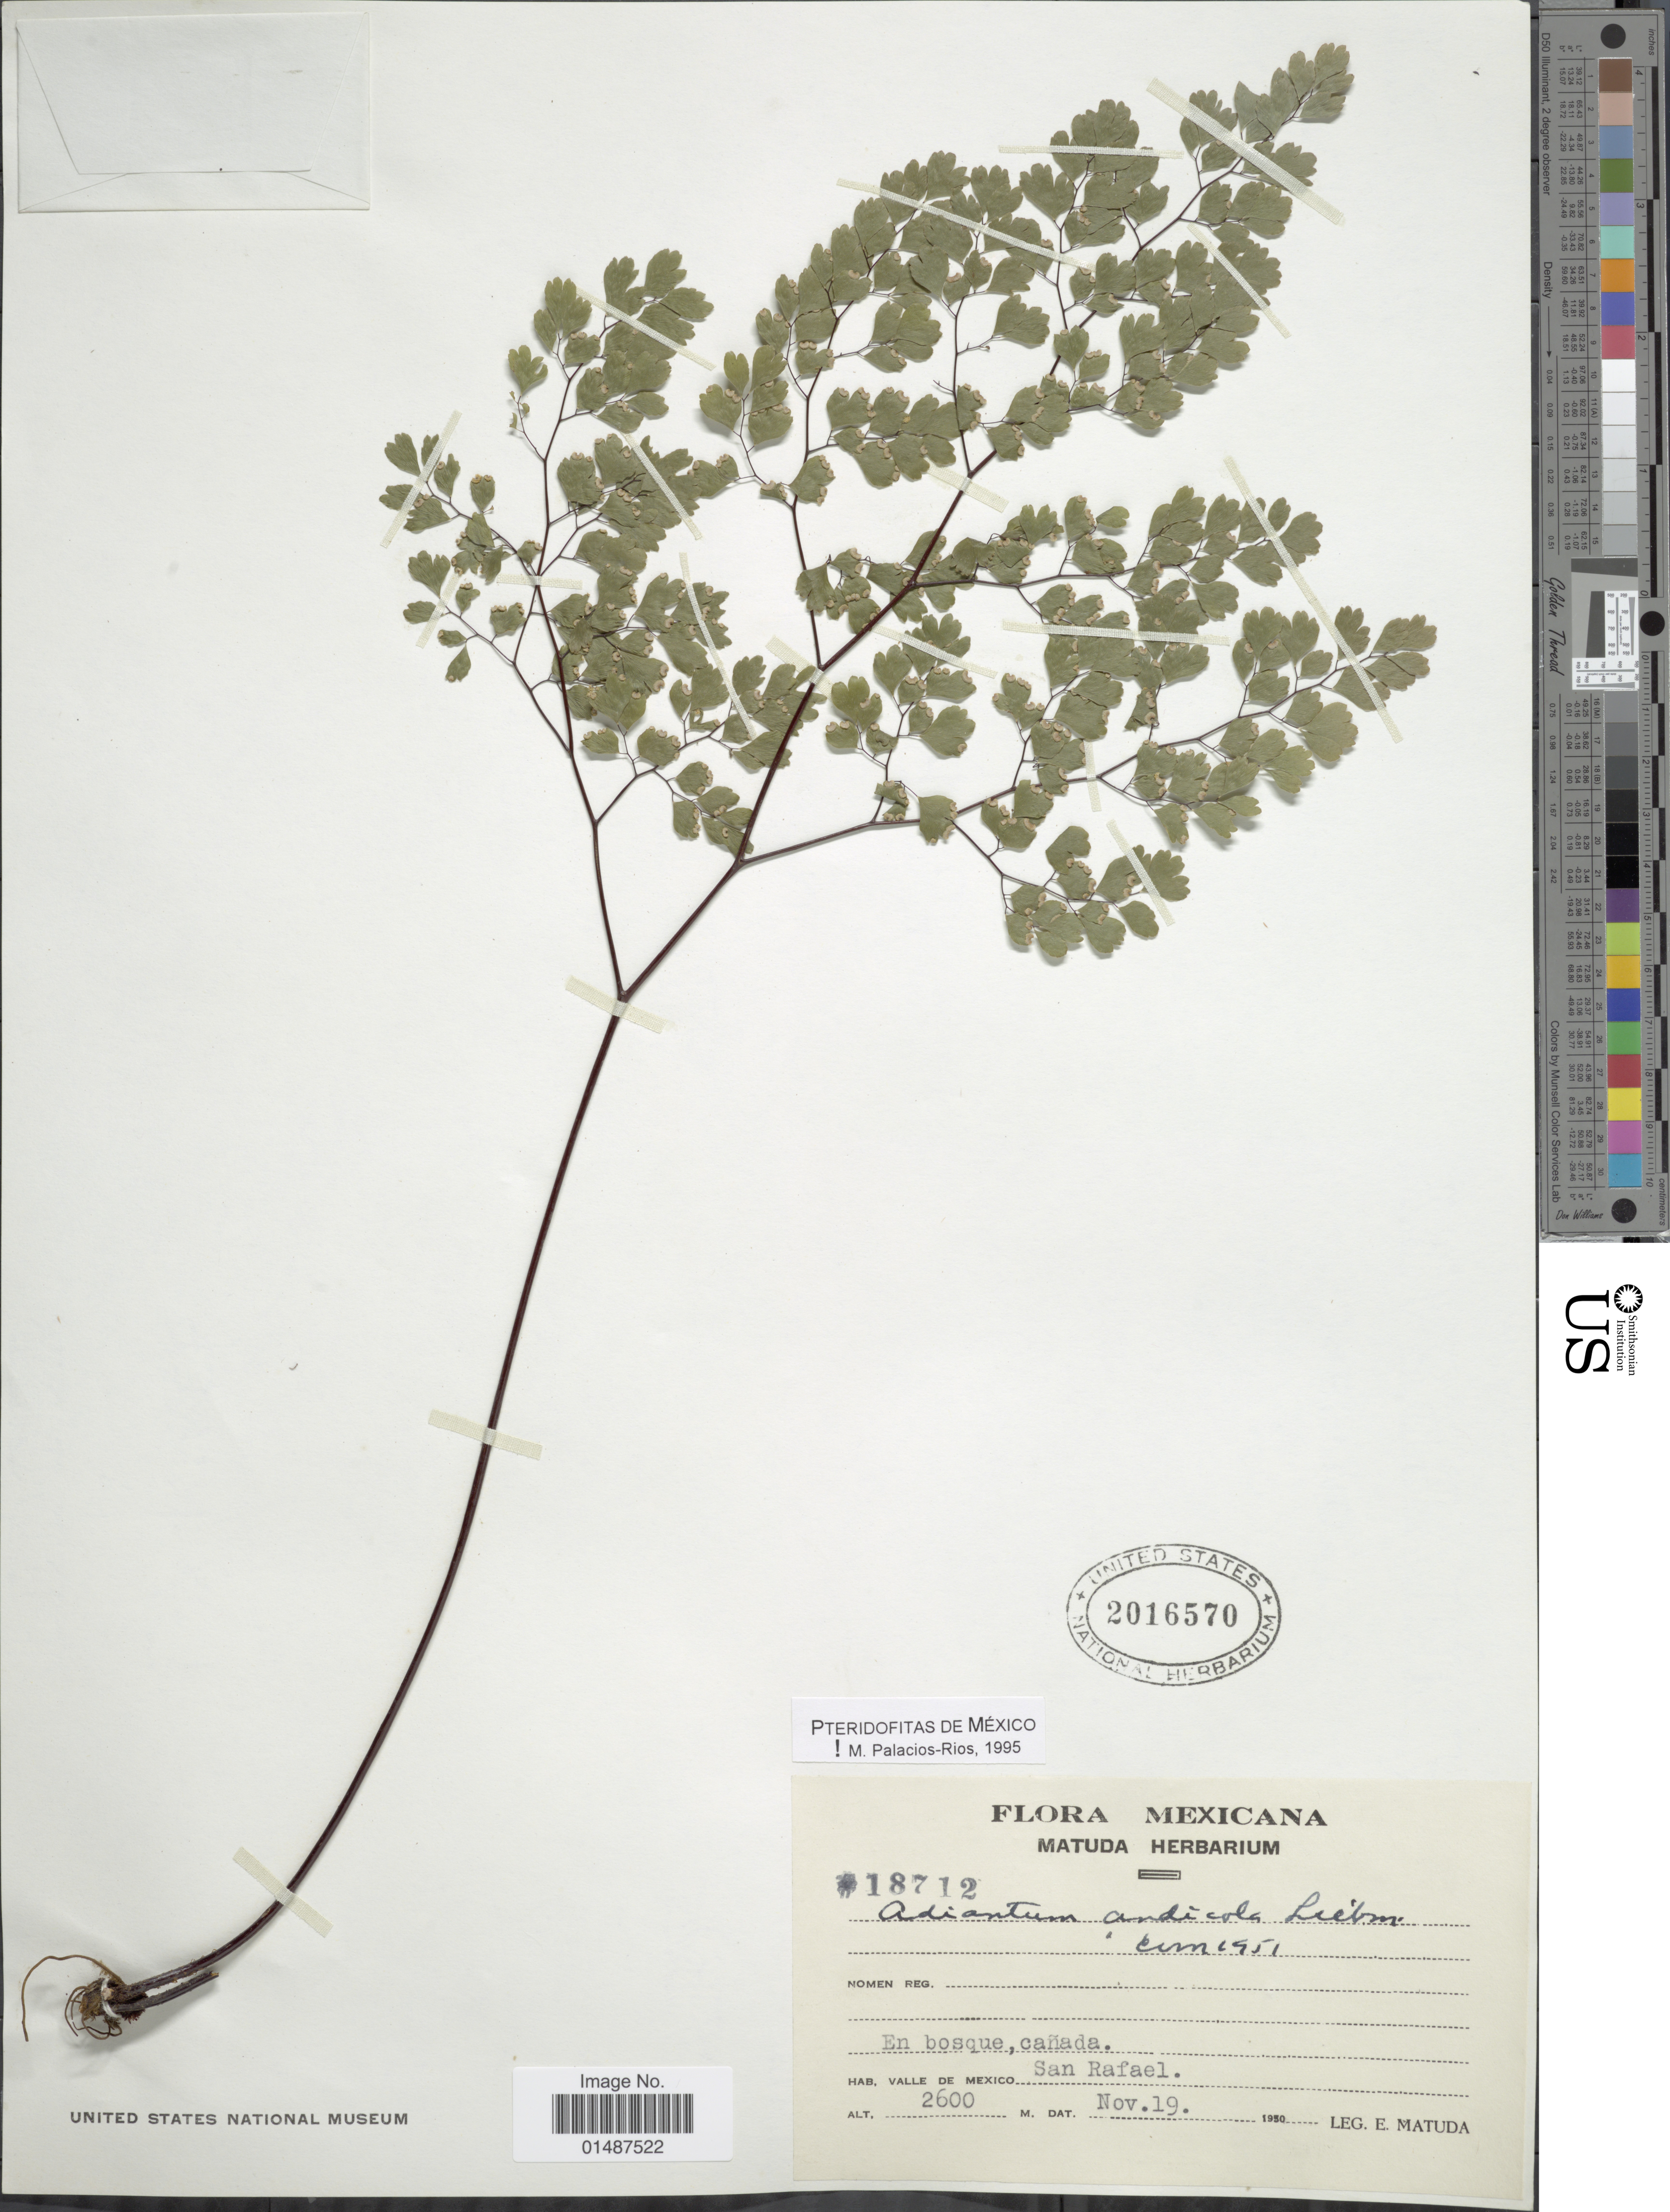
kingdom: Plantae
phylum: Tracheophyta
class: Polypodiopsida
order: Polypodiales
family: Pteridaceae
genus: Adiantum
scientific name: Adiantum andicola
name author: Liebm.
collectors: E. Matuda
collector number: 18712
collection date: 1950-11-19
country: Mexico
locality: Valle de Mexico, San Rafael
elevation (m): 2600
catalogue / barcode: US 2016570